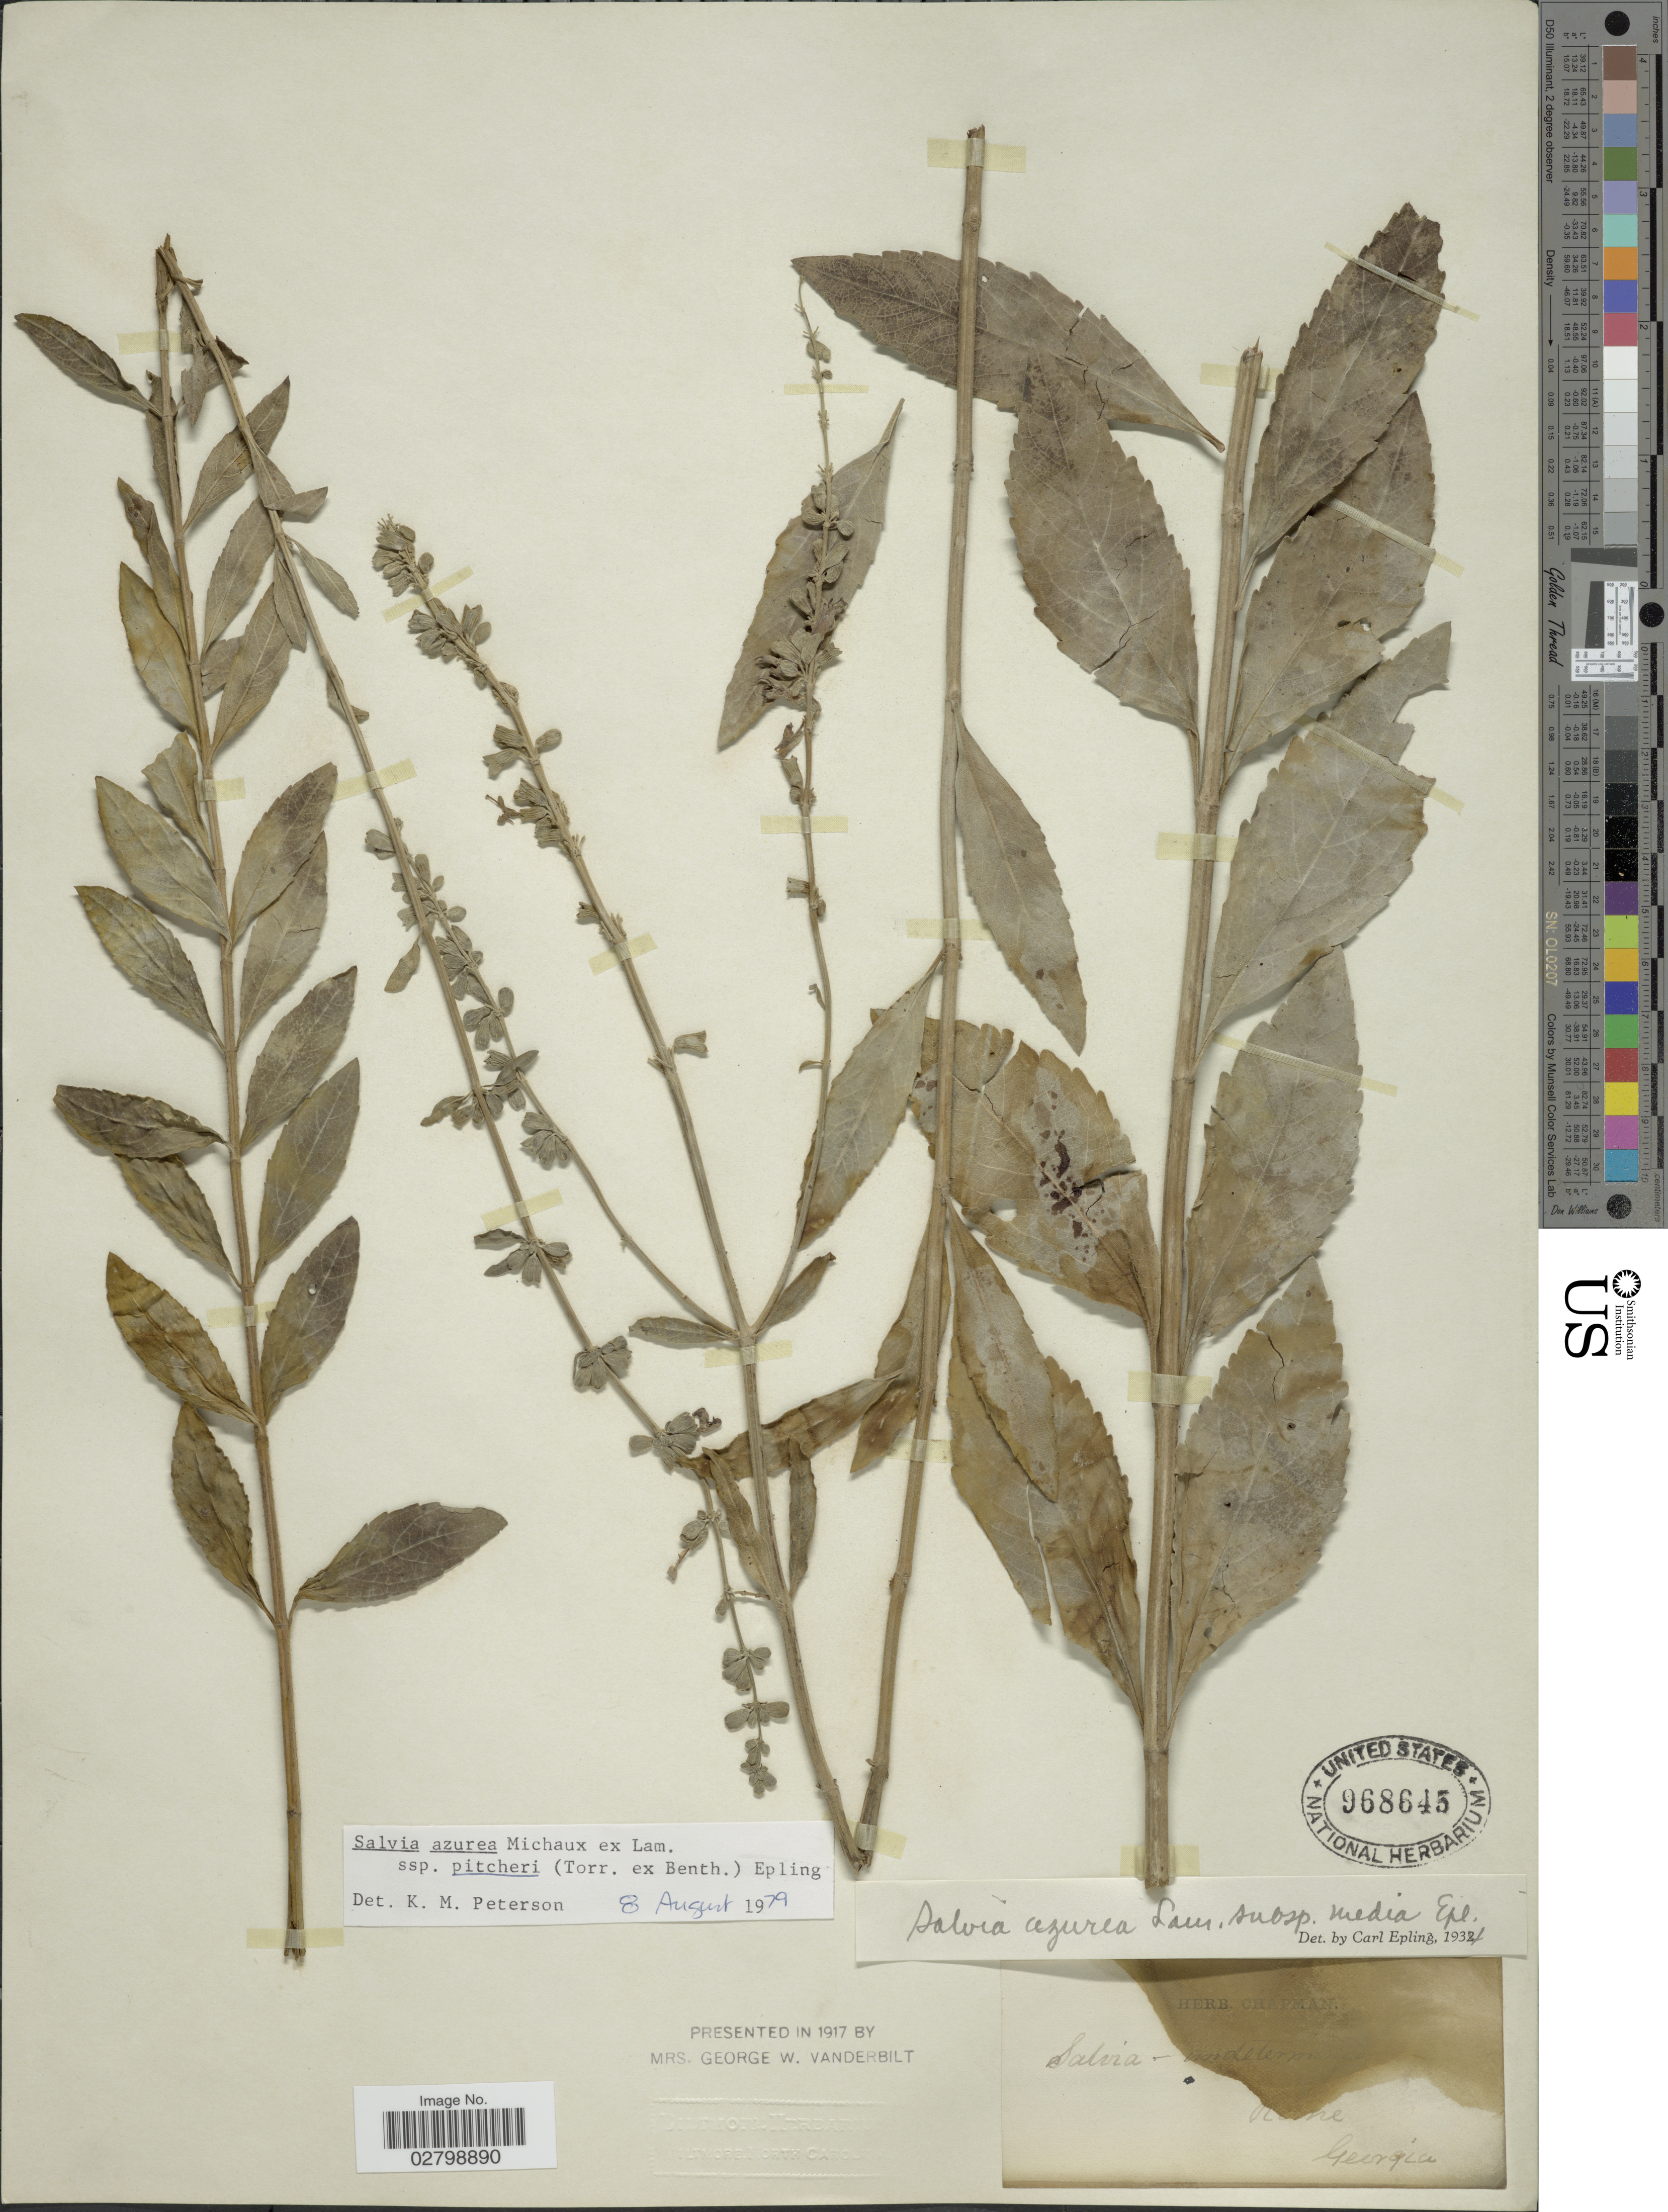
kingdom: Plantae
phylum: Tracheophyta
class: Magnoliopsida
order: Lamiales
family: Lamiaceae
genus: Salvia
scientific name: Salvia azurea subsp. pitcheri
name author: Michx. ex Lam.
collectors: ex herb. Chapman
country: United States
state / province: Georgia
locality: Rome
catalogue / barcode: US 968645